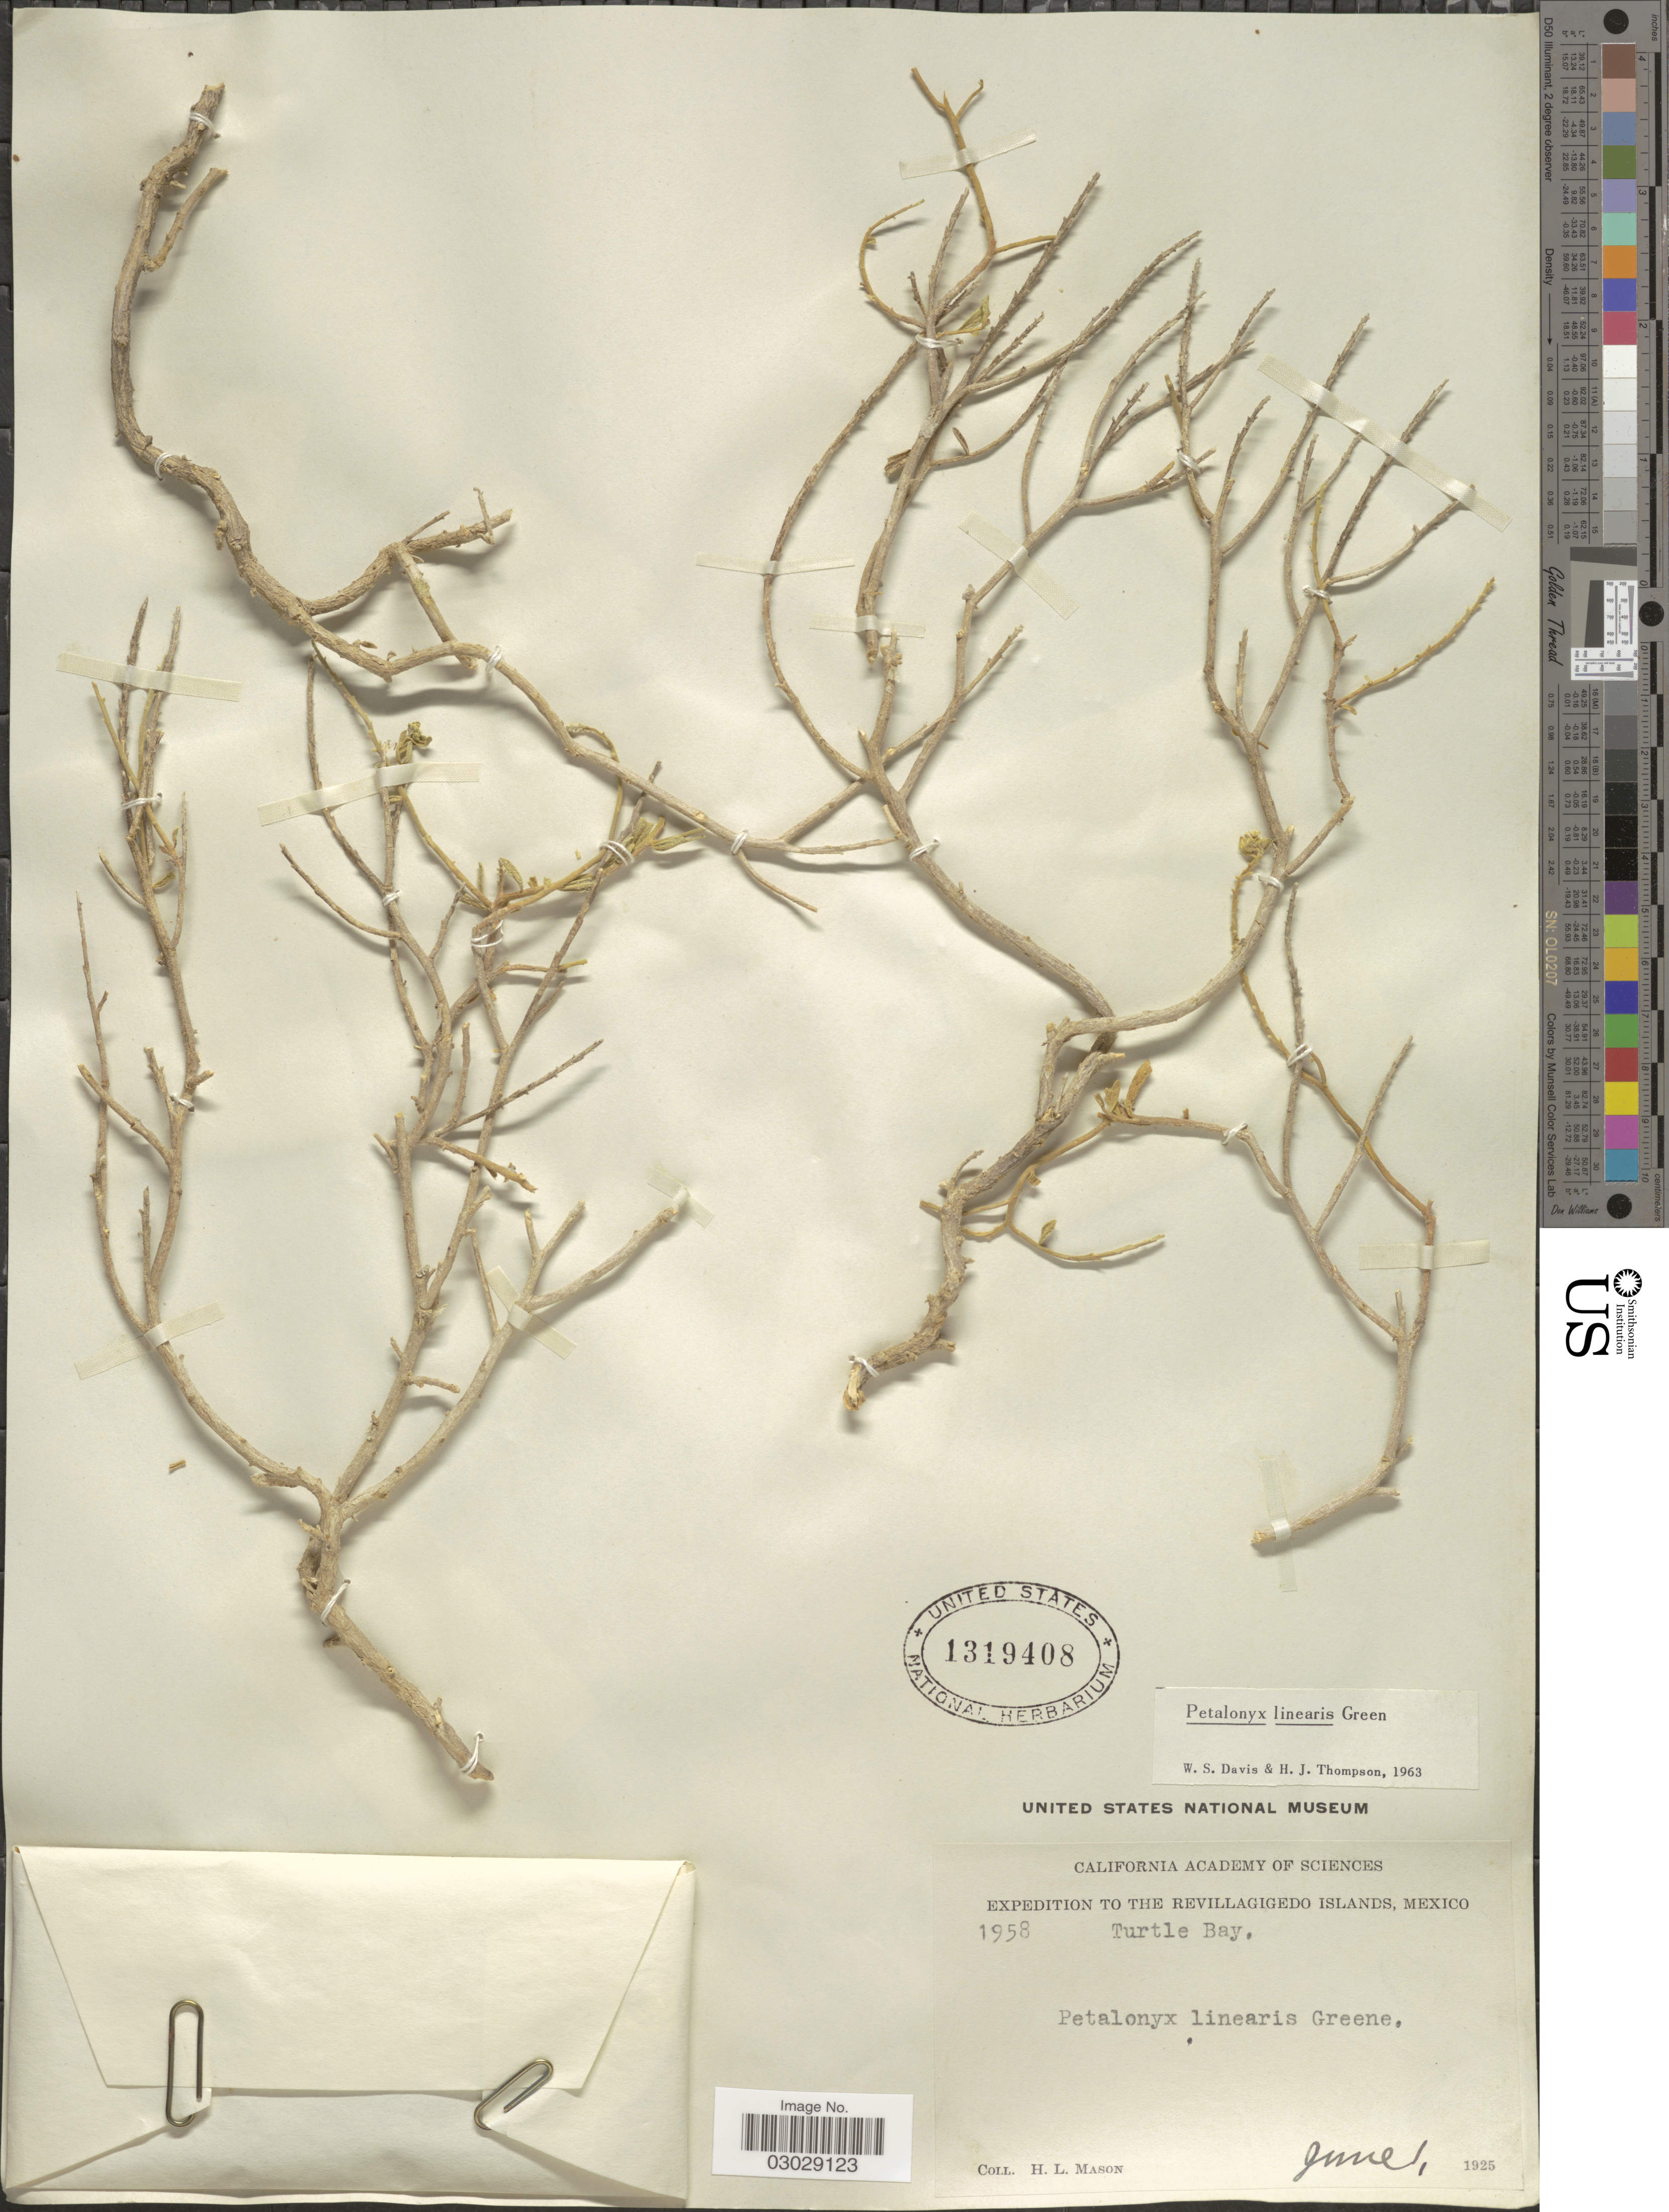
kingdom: Plantae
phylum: Tracheophyta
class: Magnoliopsida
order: Cornales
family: Loasaceae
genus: Petalonyx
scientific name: Petalonyx linearis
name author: Green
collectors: H. L. Mason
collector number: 1958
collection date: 1925-06-01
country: Mexico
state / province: Colima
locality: The Revillagigedo Islands. Turtle Bay.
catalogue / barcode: US 1319408